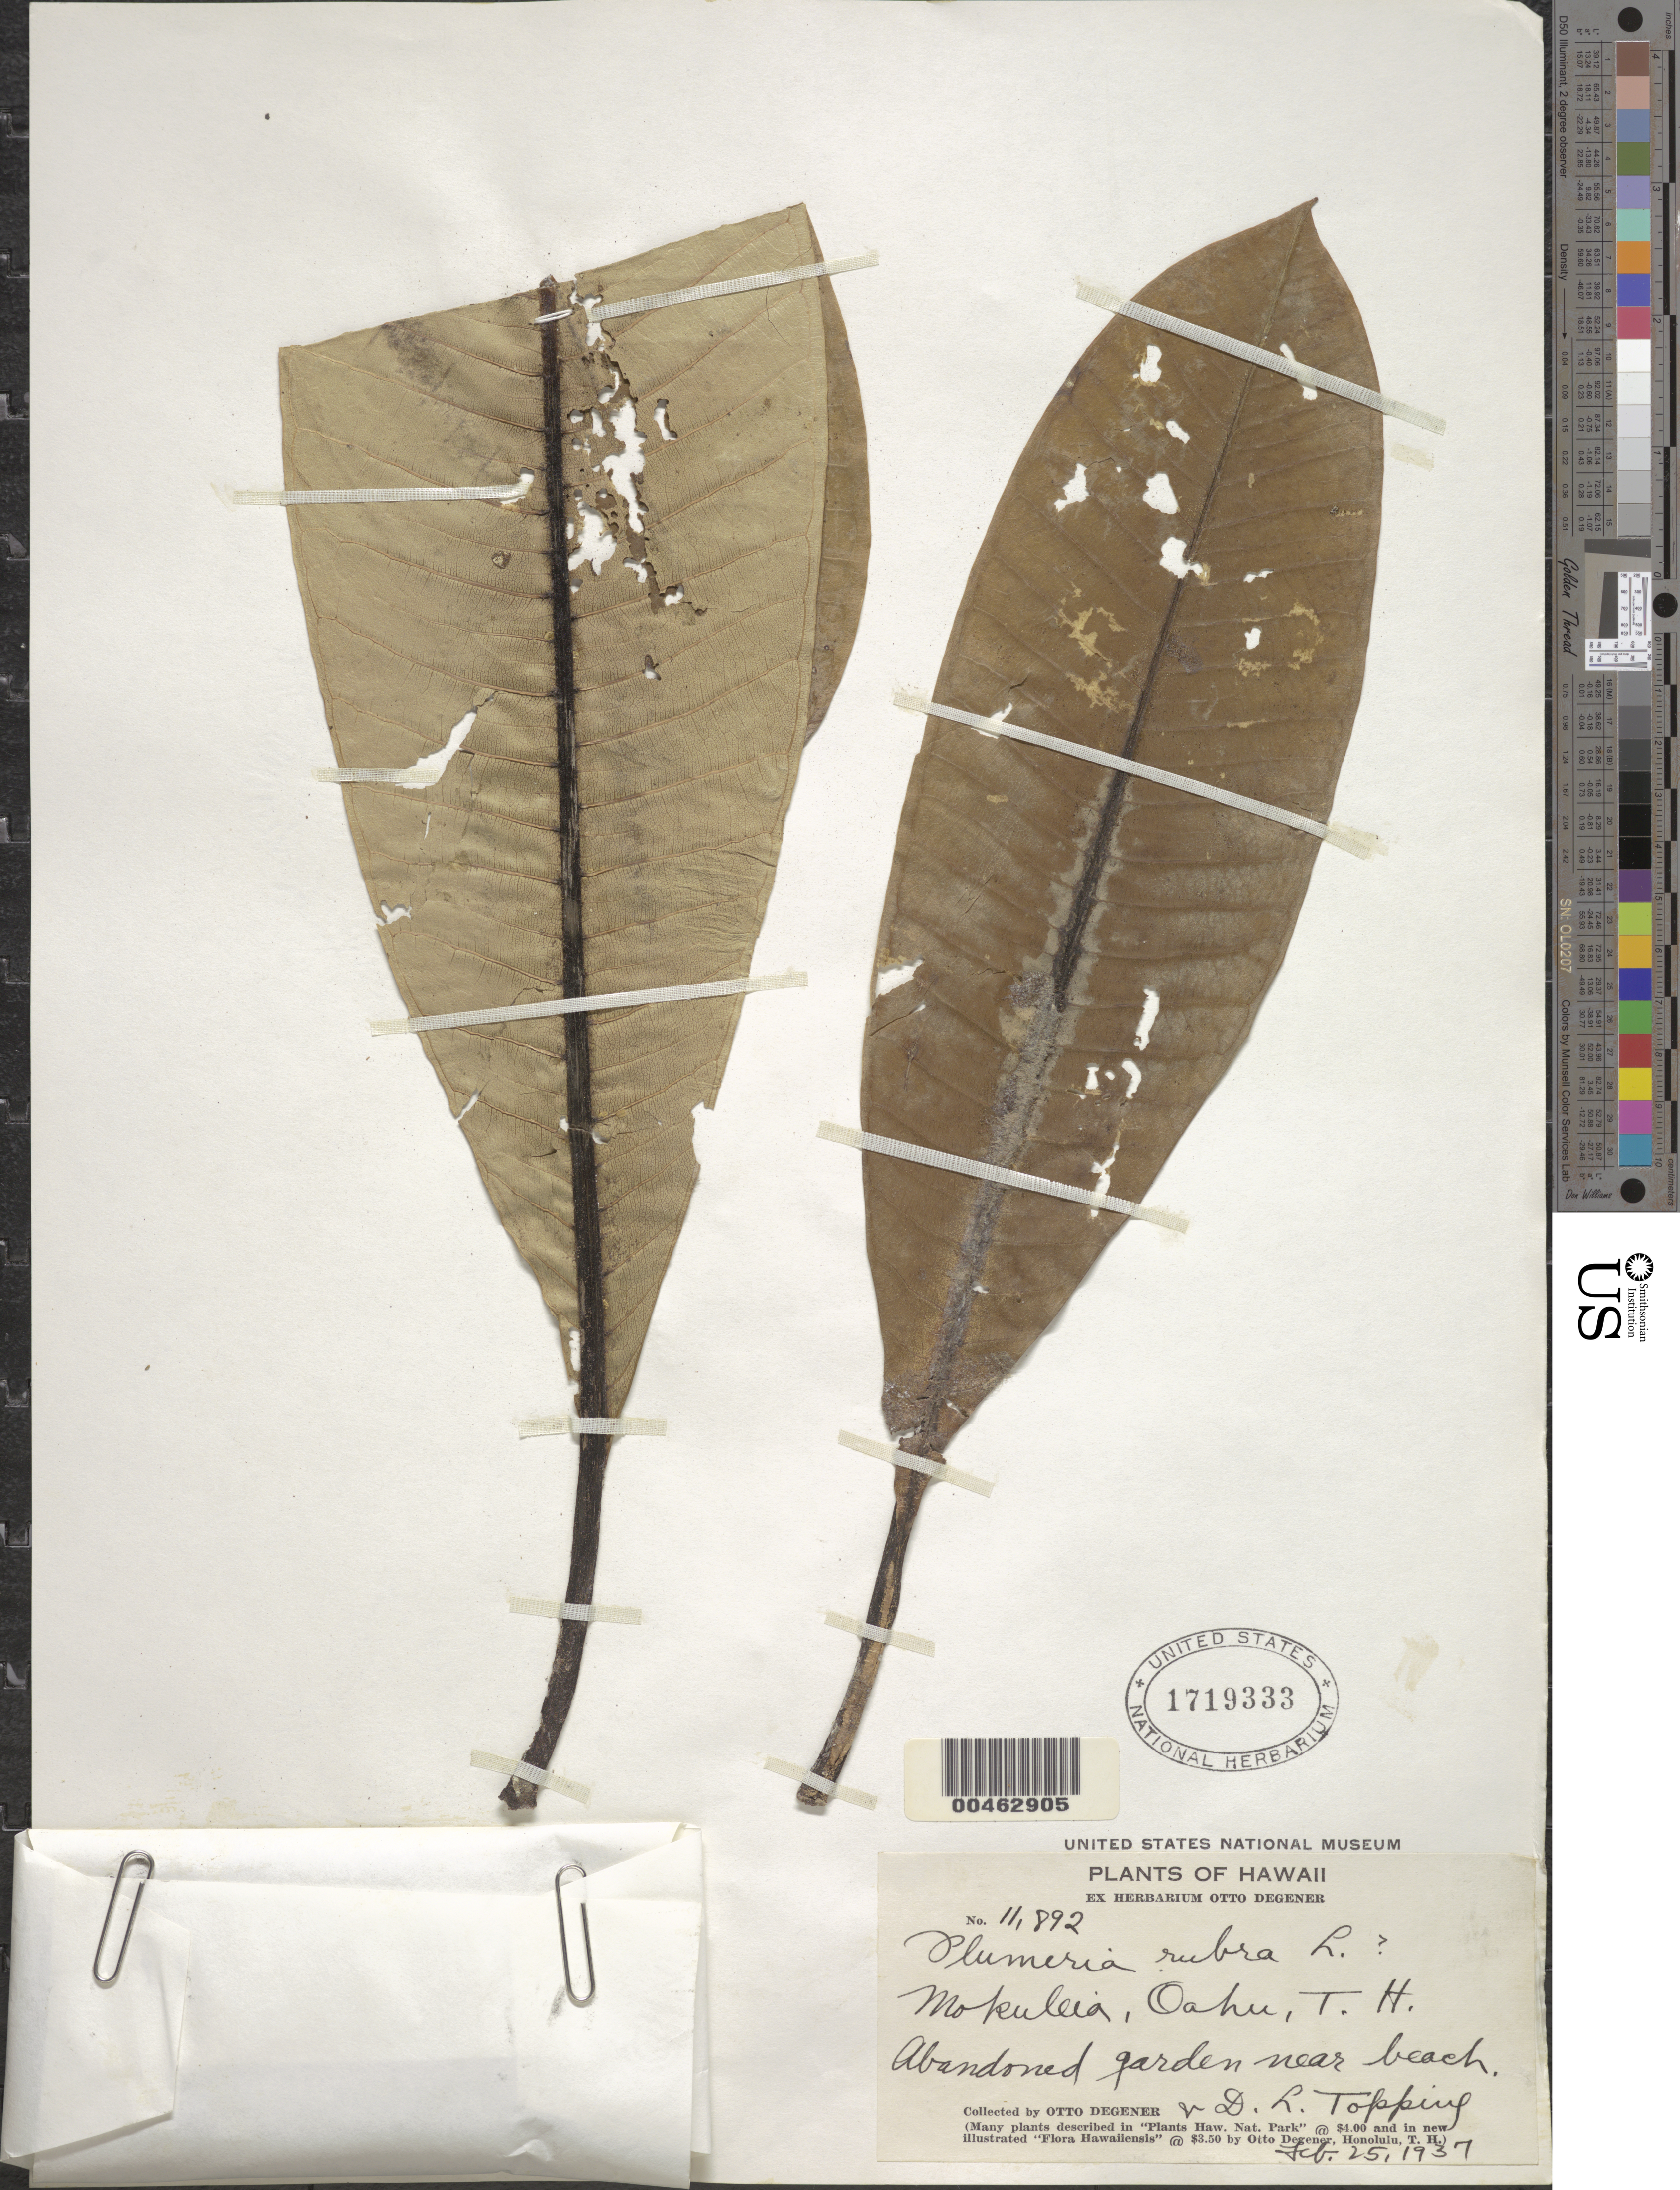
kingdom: Plantae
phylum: Tracheophyta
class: Magnoliopsida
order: Gentianales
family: Apocynaceae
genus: Plumeria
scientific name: Plumeria rubra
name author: L.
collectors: O. Degener & D. L. Topping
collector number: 11892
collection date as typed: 25 Feb 1937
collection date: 1937-02-25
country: United States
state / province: Hawaii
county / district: Honolulu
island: Oahu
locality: Mokuleia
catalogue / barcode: US 1719333